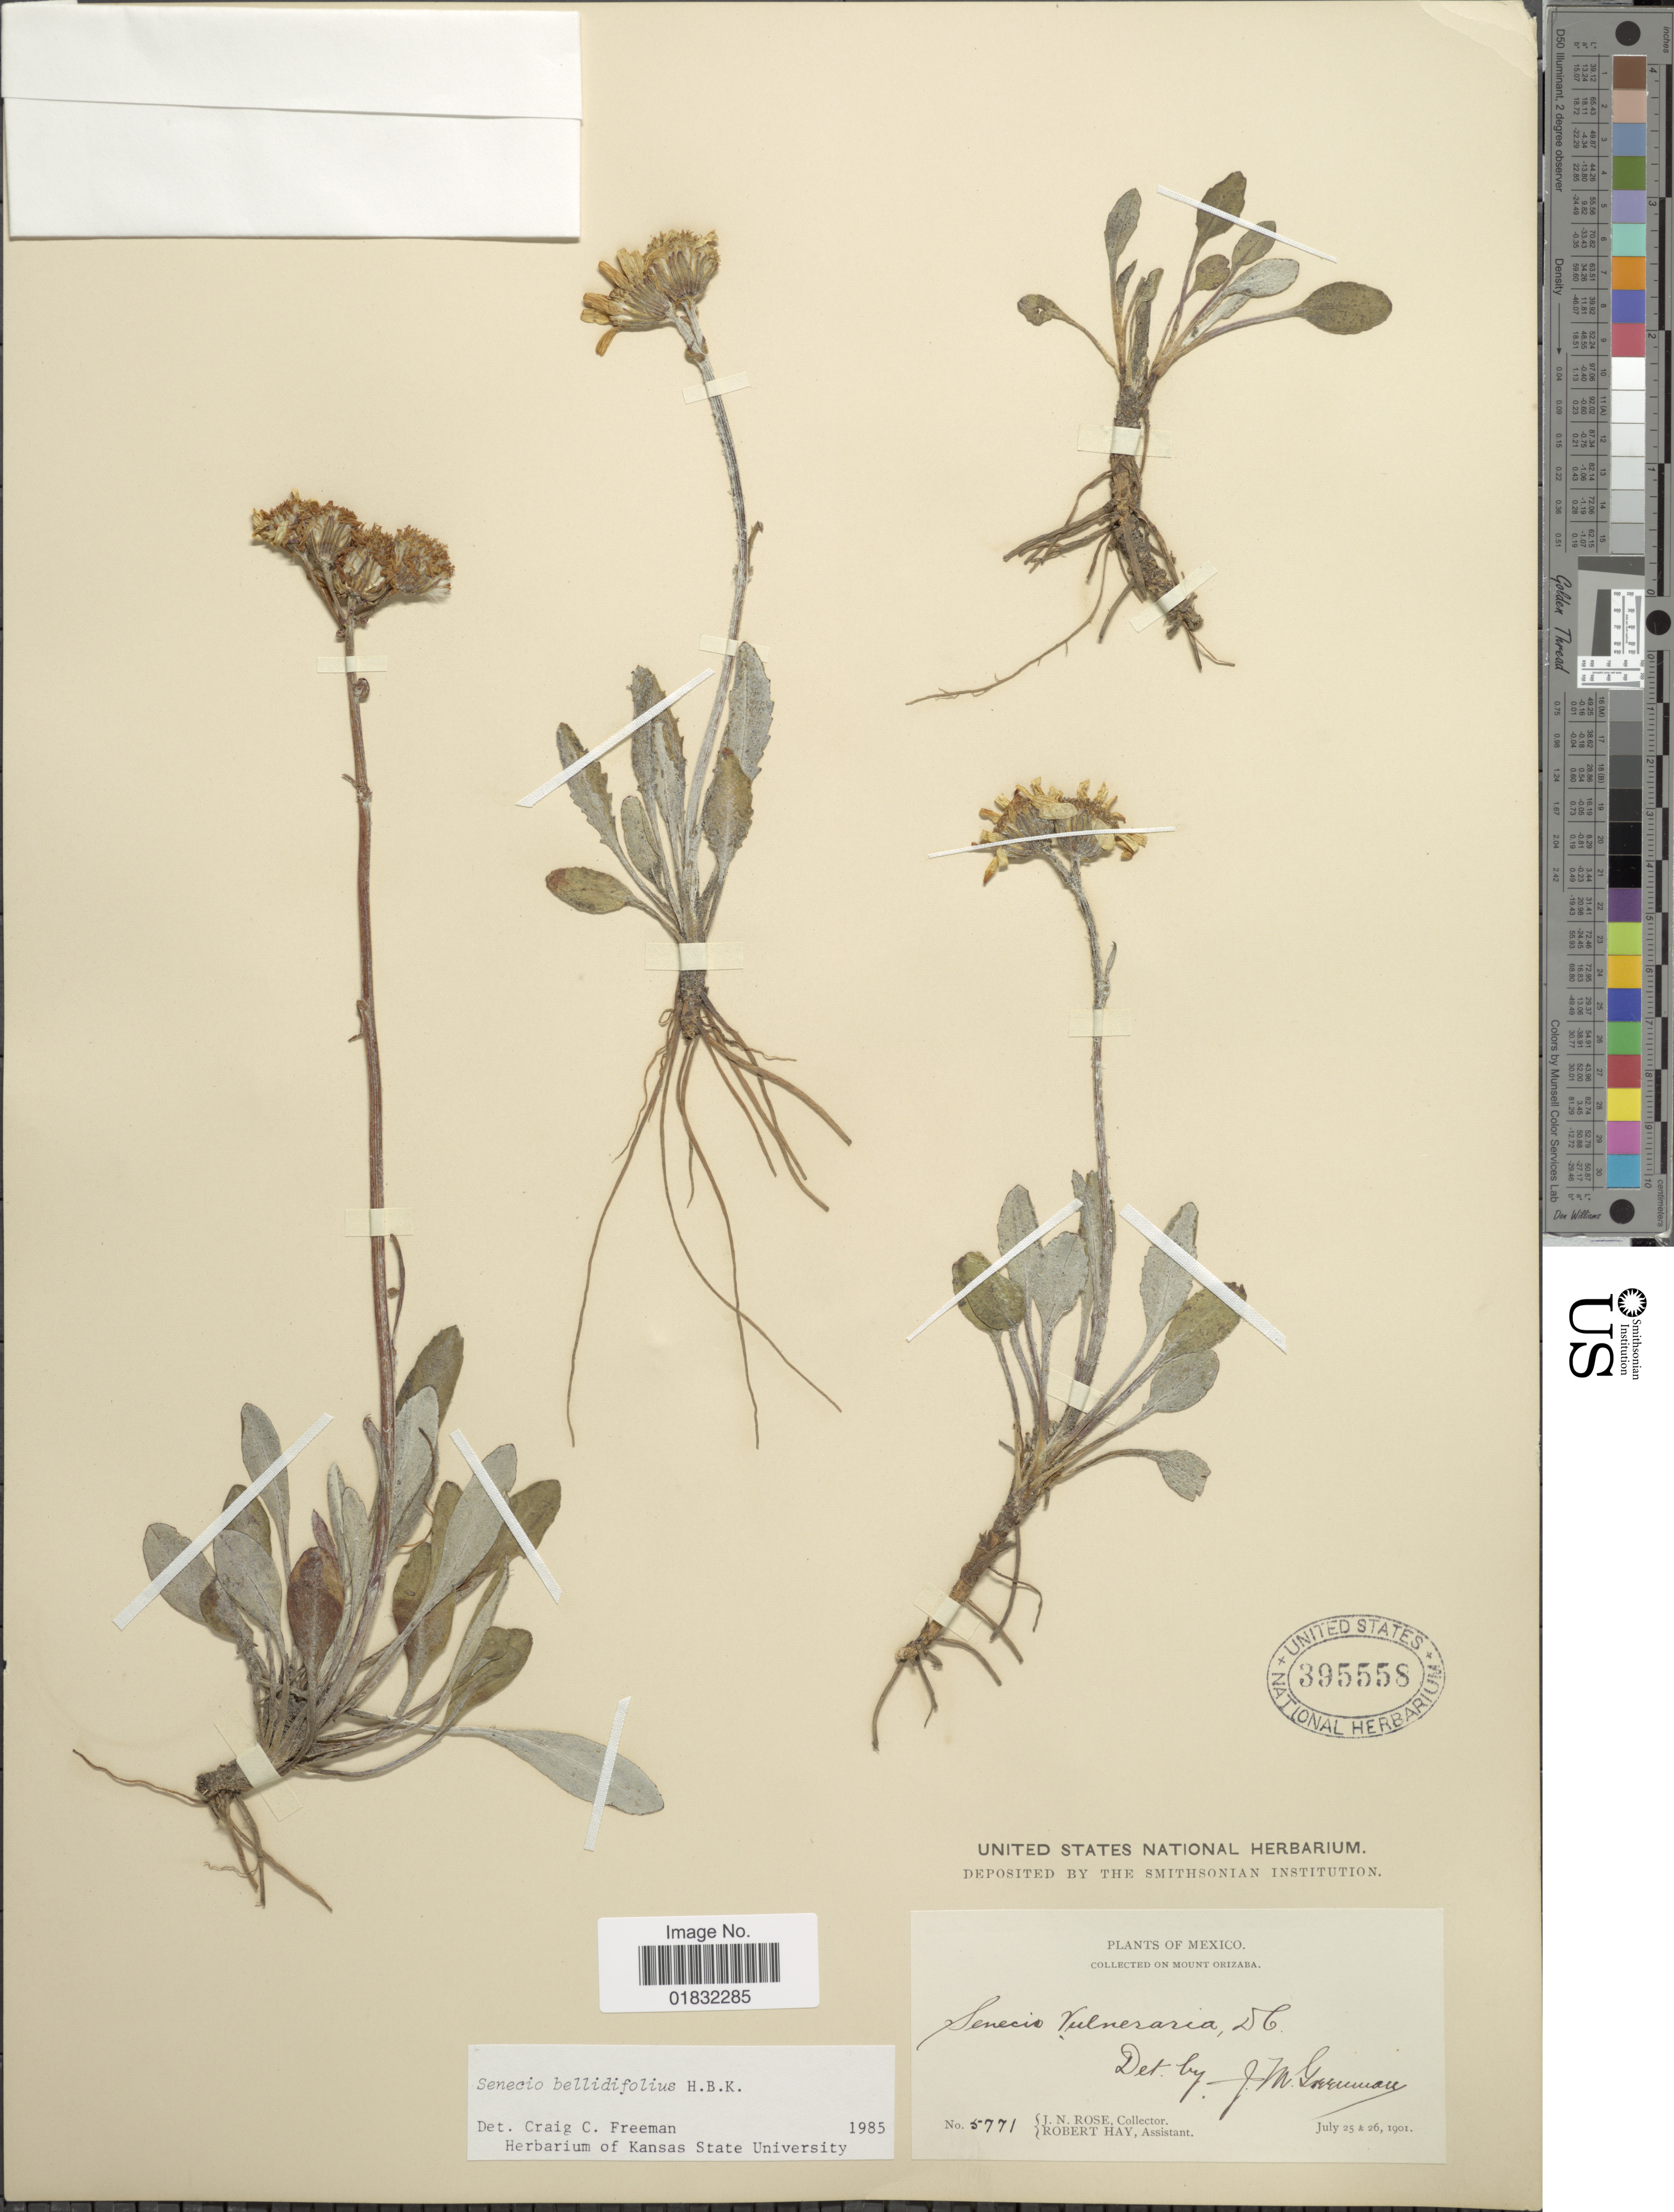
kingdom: Plantae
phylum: Tracheophyta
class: Magnoliopsida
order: Asterales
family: Asteraceae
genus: Packera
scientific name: Packera bellidifolia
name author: (Kunth) W.A. Weber & Á. Löve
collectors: J. N. Rose & R. Hay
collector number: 5771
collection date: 1901-07-25/1901-07-26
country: Mexico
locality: On Mount Orizaba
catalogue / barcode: US 395558